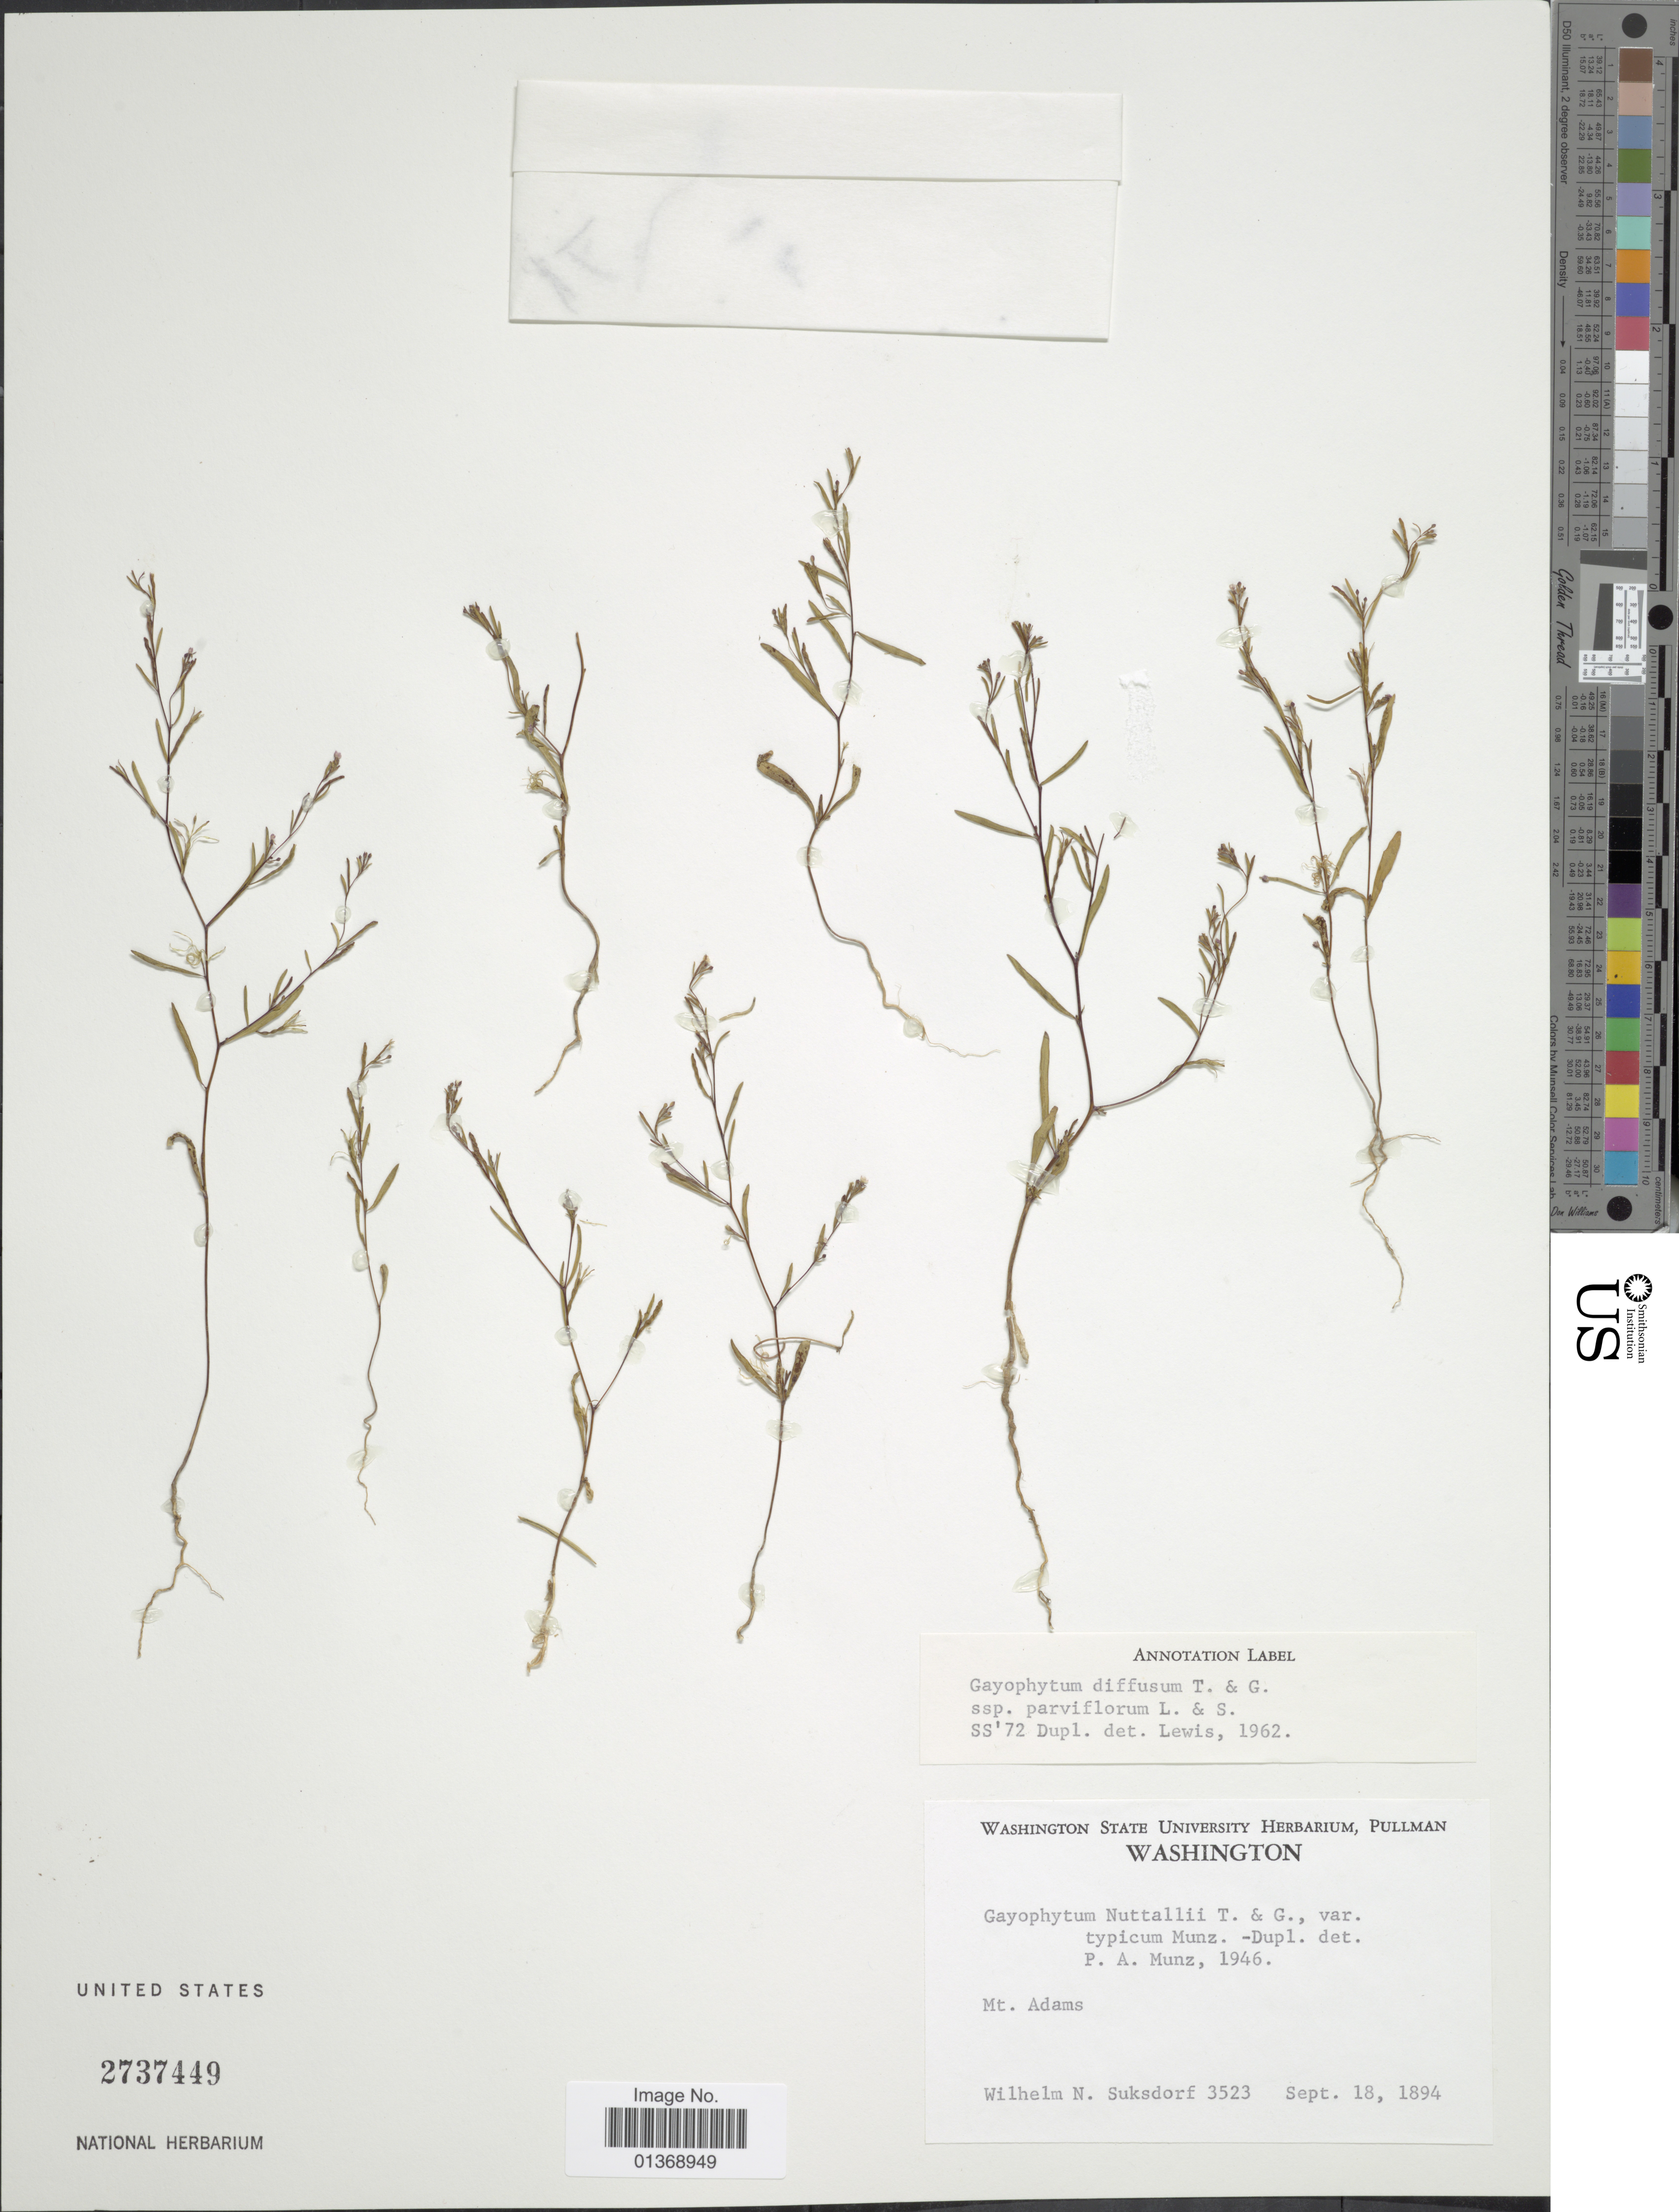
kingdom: Plantae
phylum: Tracheophyta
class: Magnoliopsida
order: Myrtales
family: Onagraceae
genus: Gayophytum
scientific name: Gayophytum diffusum subsp. parviflorum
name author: F. H. Lewis & Szweyk.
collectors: W. N. Suksdorf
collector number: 3523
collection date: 1894-09-18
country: United States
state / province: Washington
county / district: Yakima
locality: Mt. Adams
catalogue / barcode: US 2737449